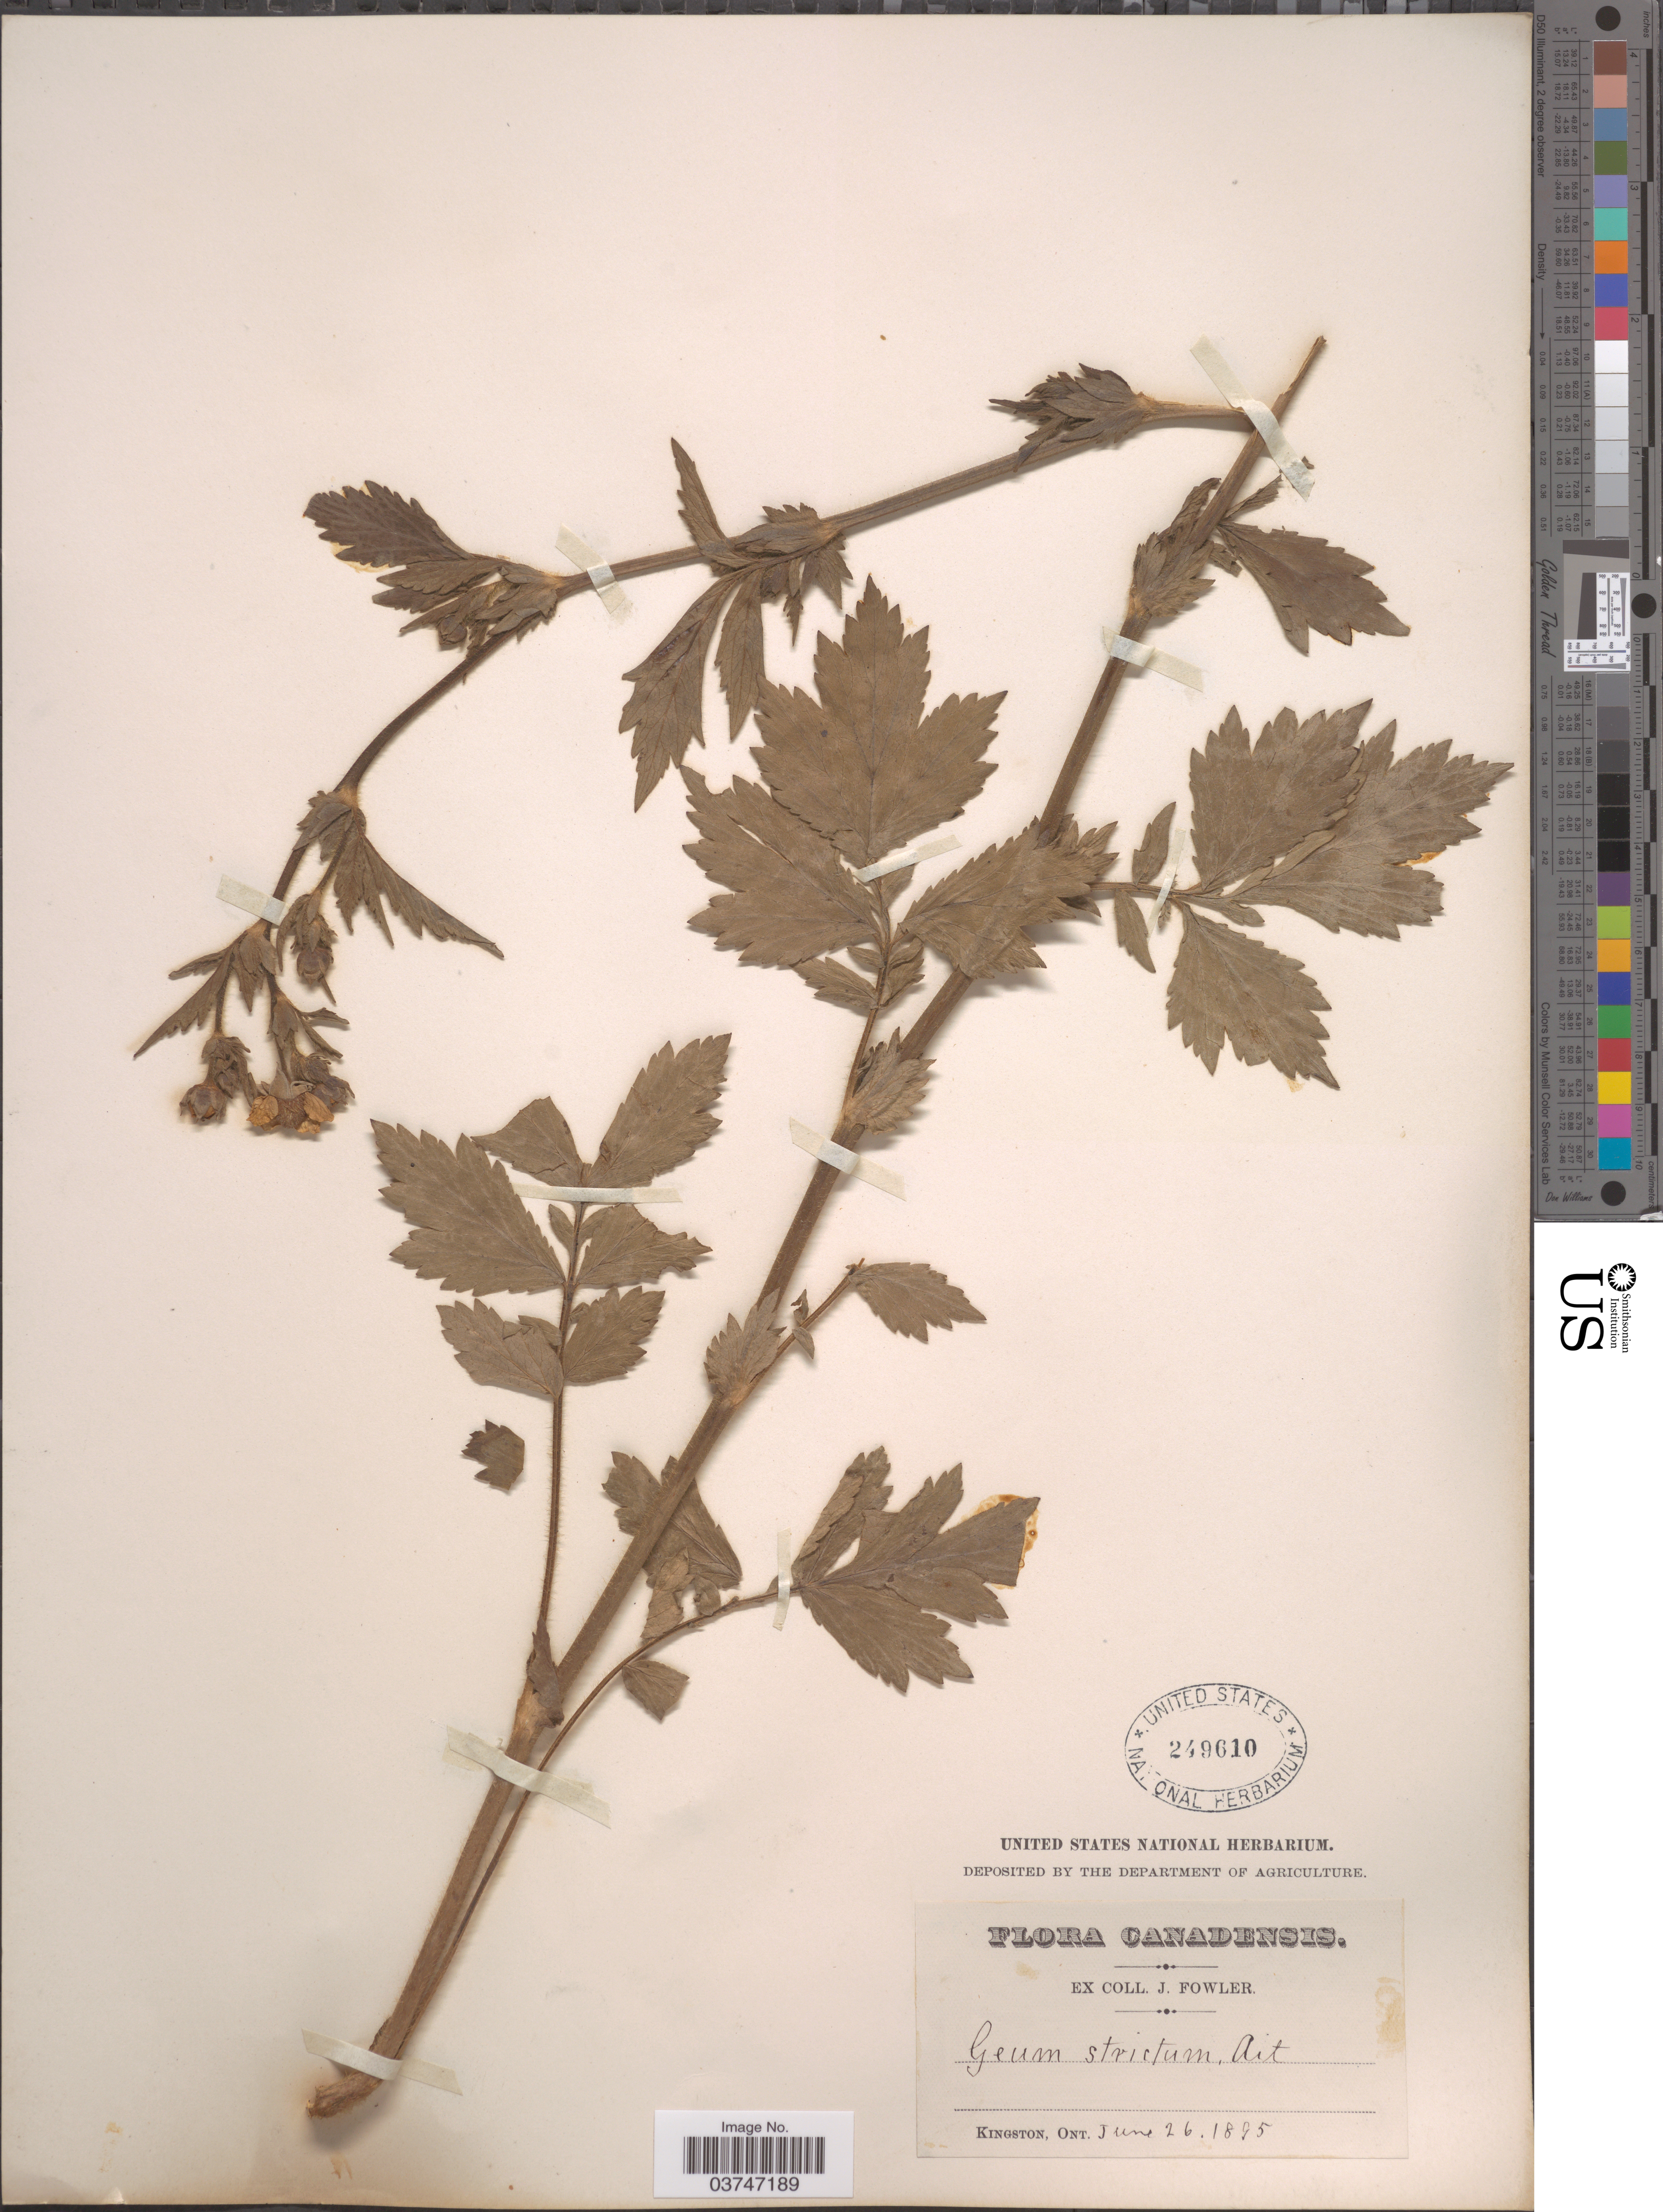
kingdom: Plantae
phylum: Tracheophyta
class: Magnoliopsida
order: Rosales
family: Rosaceae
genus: Geum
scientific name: Geum aleppicum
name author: Jacq.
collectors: J. Fowler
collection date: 1895-06-26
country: Canada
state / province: Ontario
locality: Kingston.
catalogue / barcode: US 249610